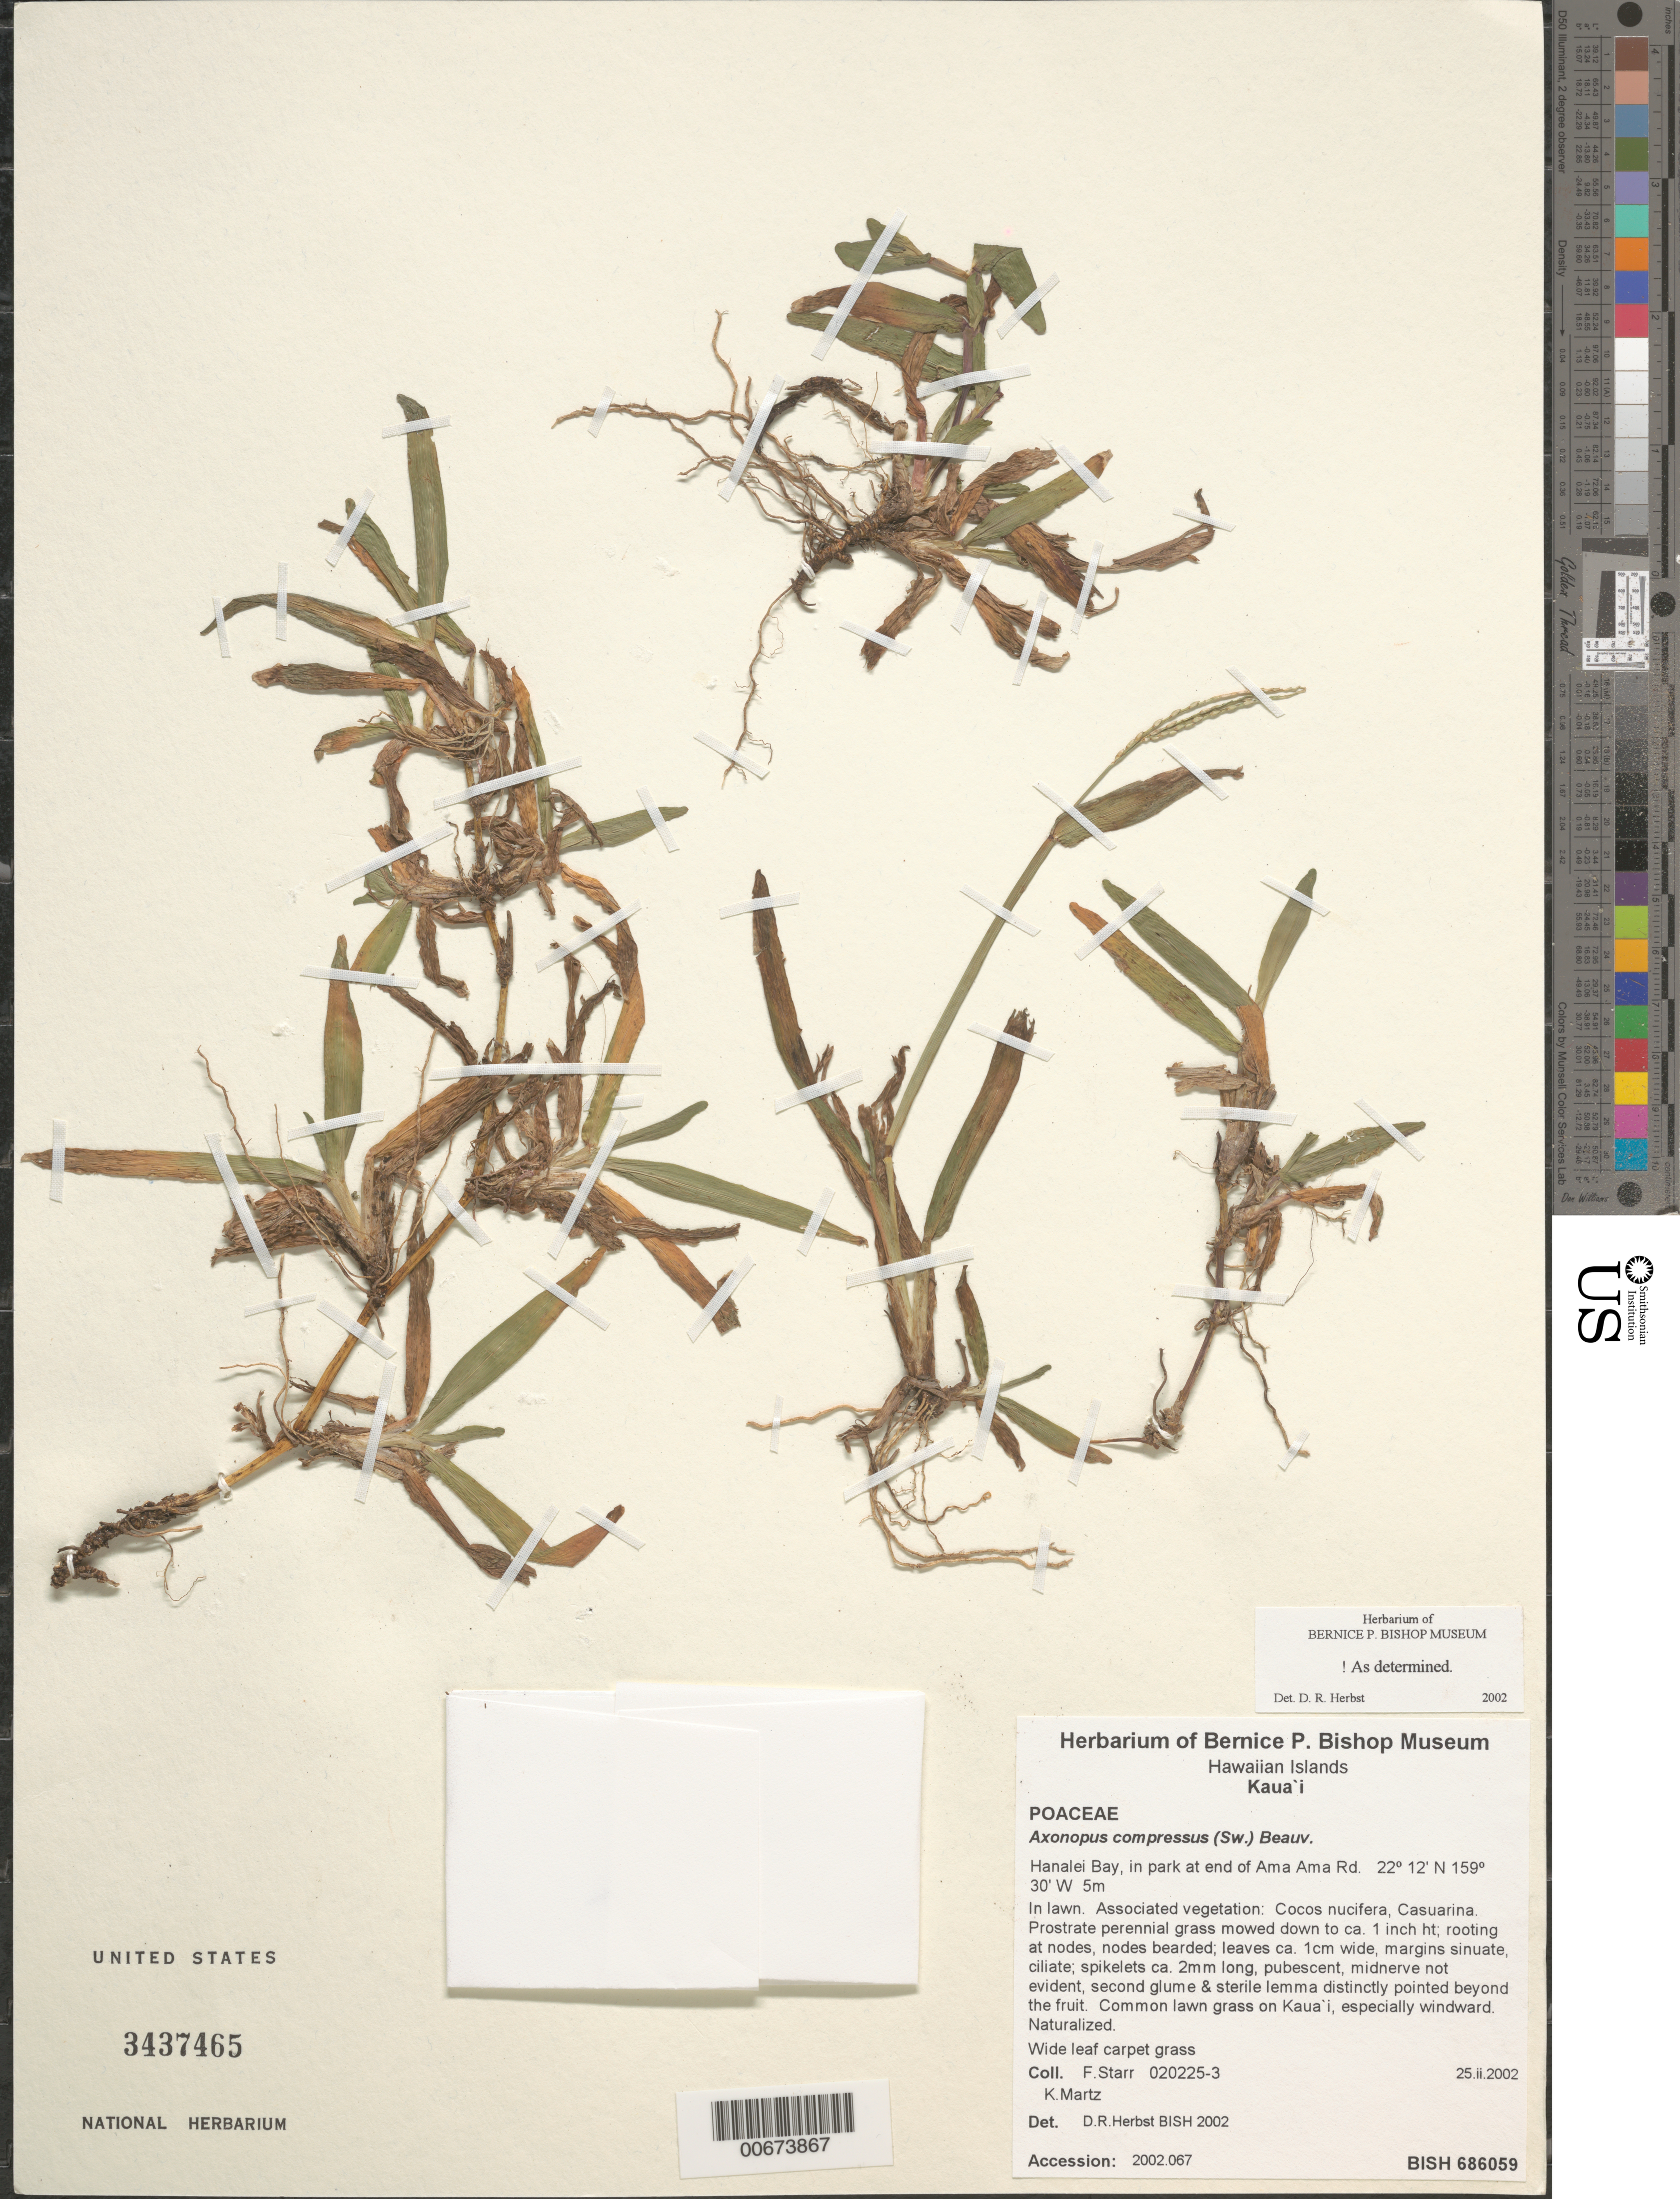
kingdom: Plantae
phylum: Tracheophyta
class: Liliopsida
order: Poales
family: Poaceae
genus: Axonopus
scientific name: Axonopus compressus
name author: (Sw.) P. Beauv.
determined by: Herbst, D. R.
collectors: F. Starr & K. Martz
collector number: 020225-3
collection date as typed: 25 Feb 2002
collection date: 2002-02-25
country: United States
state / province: Hawaii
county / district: Kaui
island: Kaua'i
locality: Hanalei Bay, in park at end of Ama Ama rd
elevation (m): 5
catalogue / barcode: US 3437465